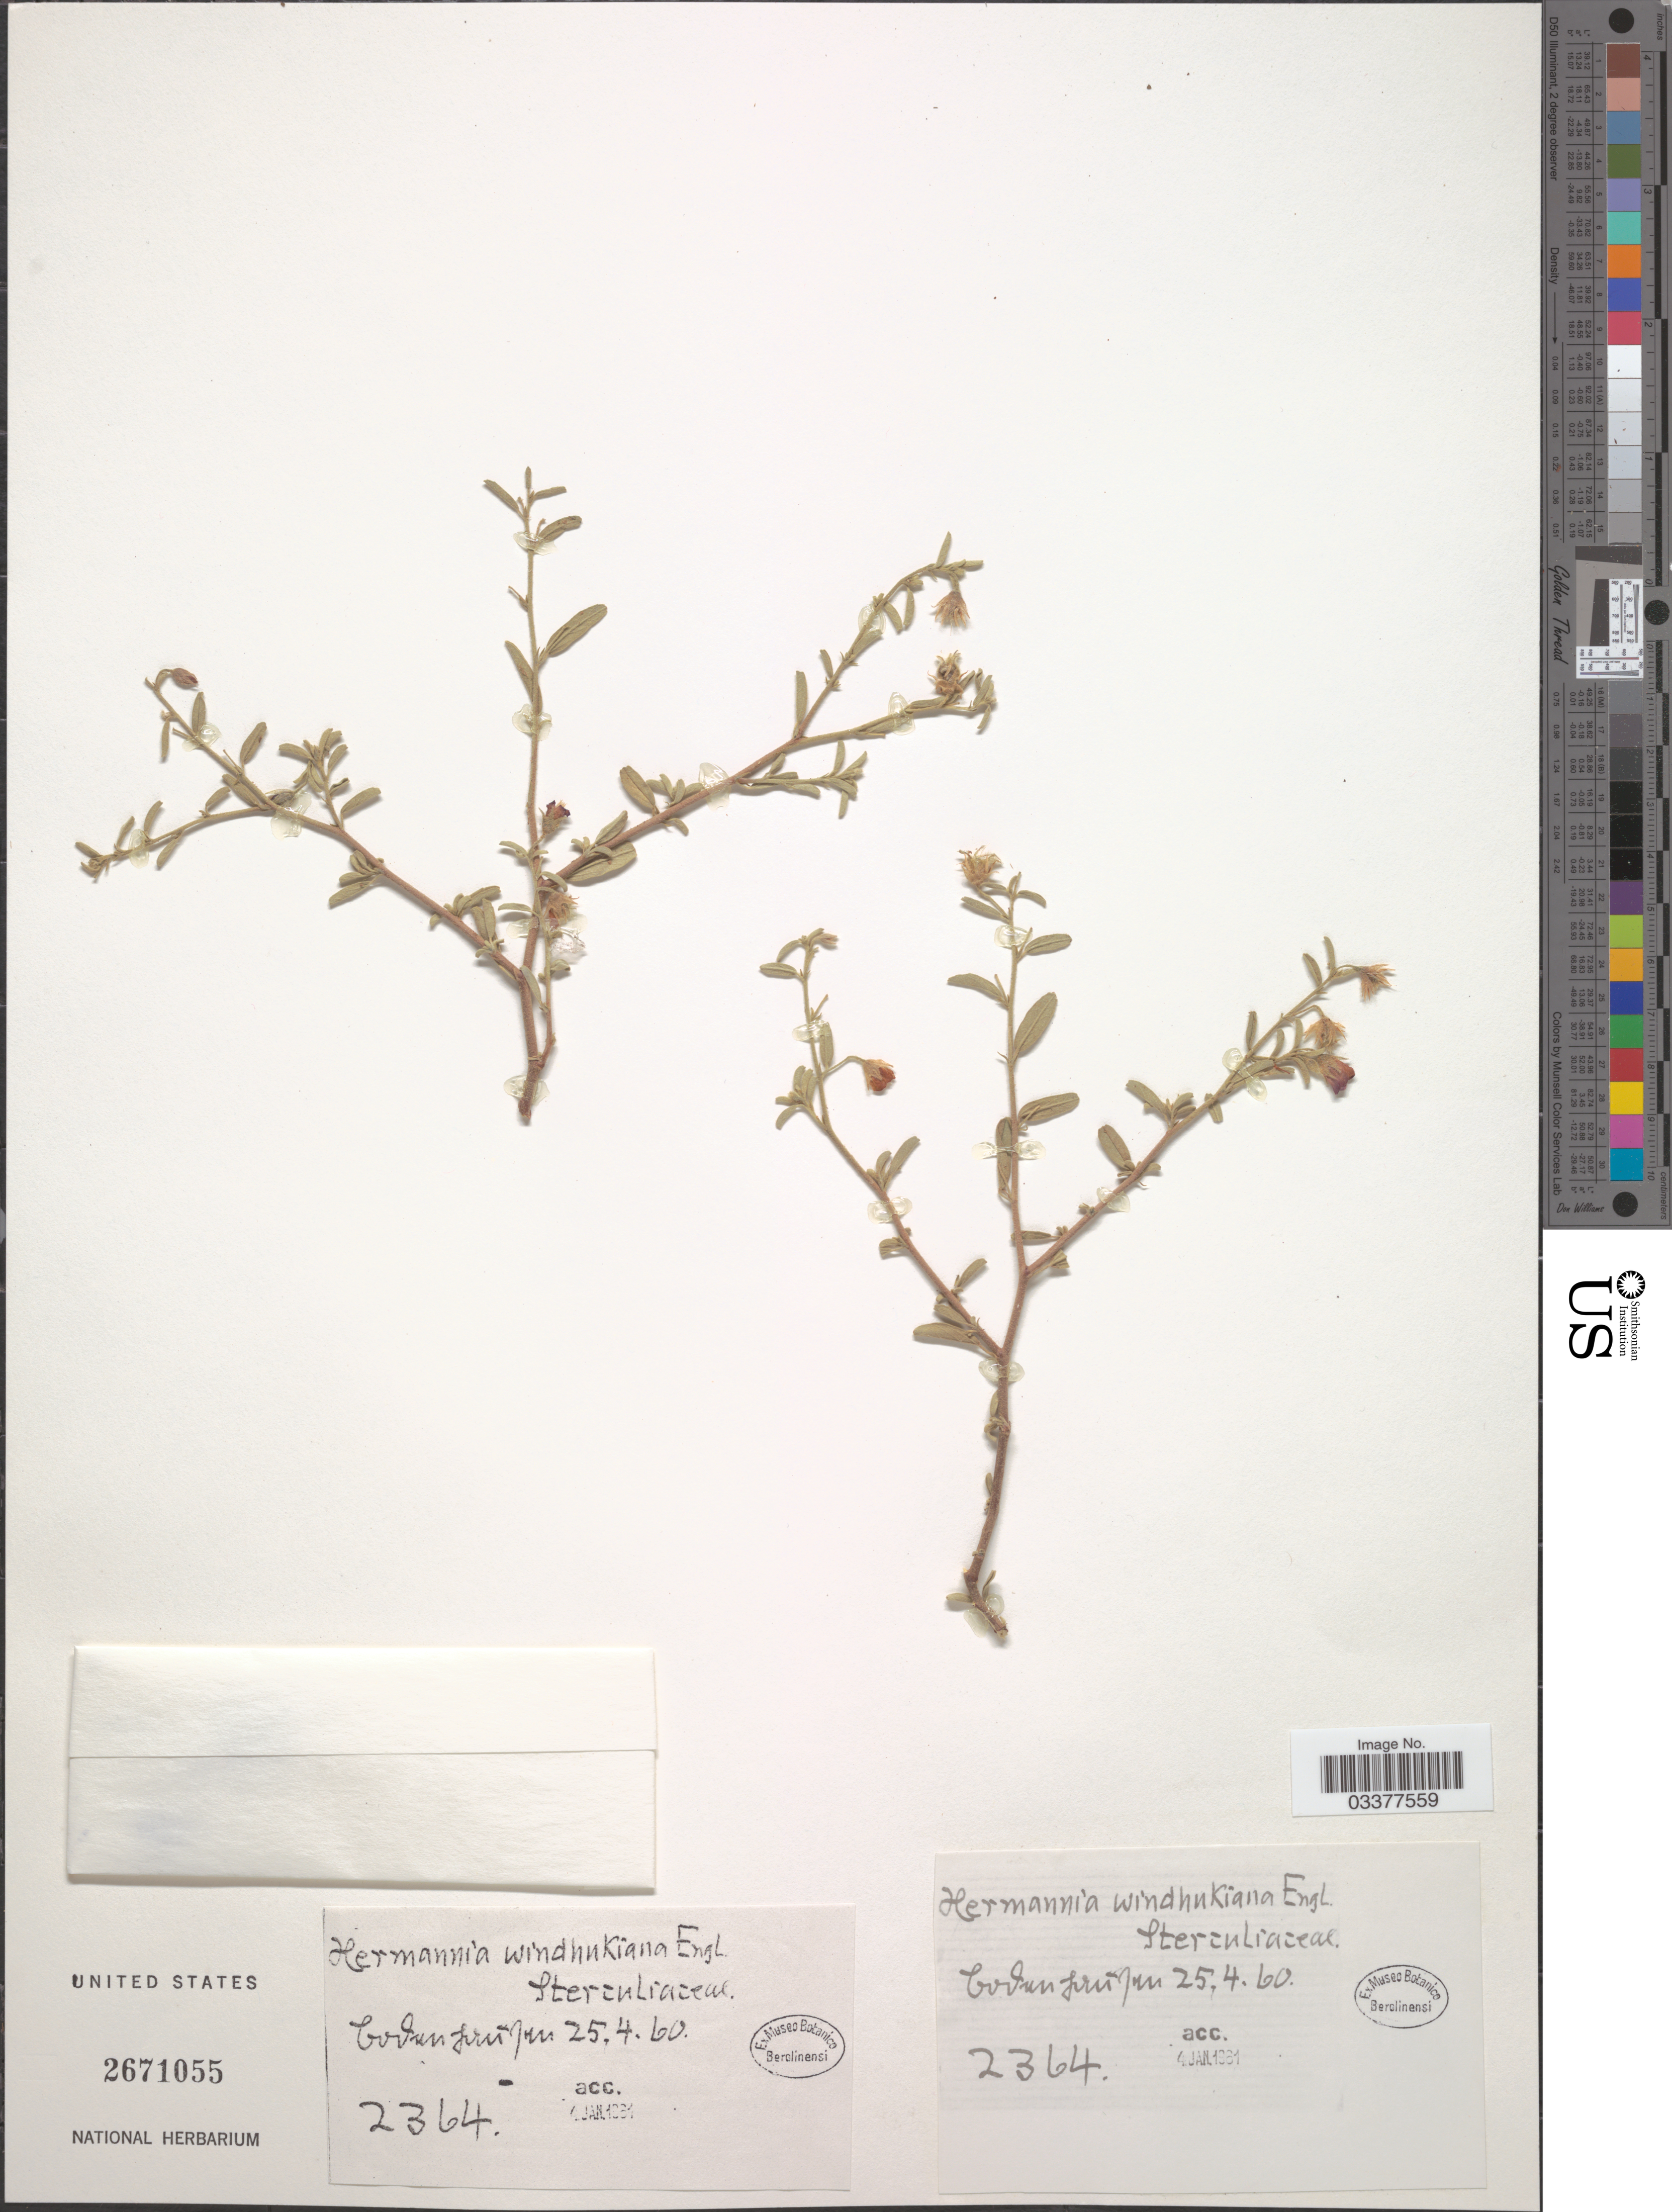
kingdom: Plantae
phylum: Tracheophyta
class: Magnoliopsida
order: Malvales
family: Malvaceae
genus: Hermannia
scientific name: Hermannia windhukiana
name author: Engl.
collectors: ex Museo Botanico Berolinensi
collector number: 2364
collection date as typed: Transcribed d/m/y: 25/4/60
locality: Bodenfernten [interpreted].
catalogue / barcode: US 2671055